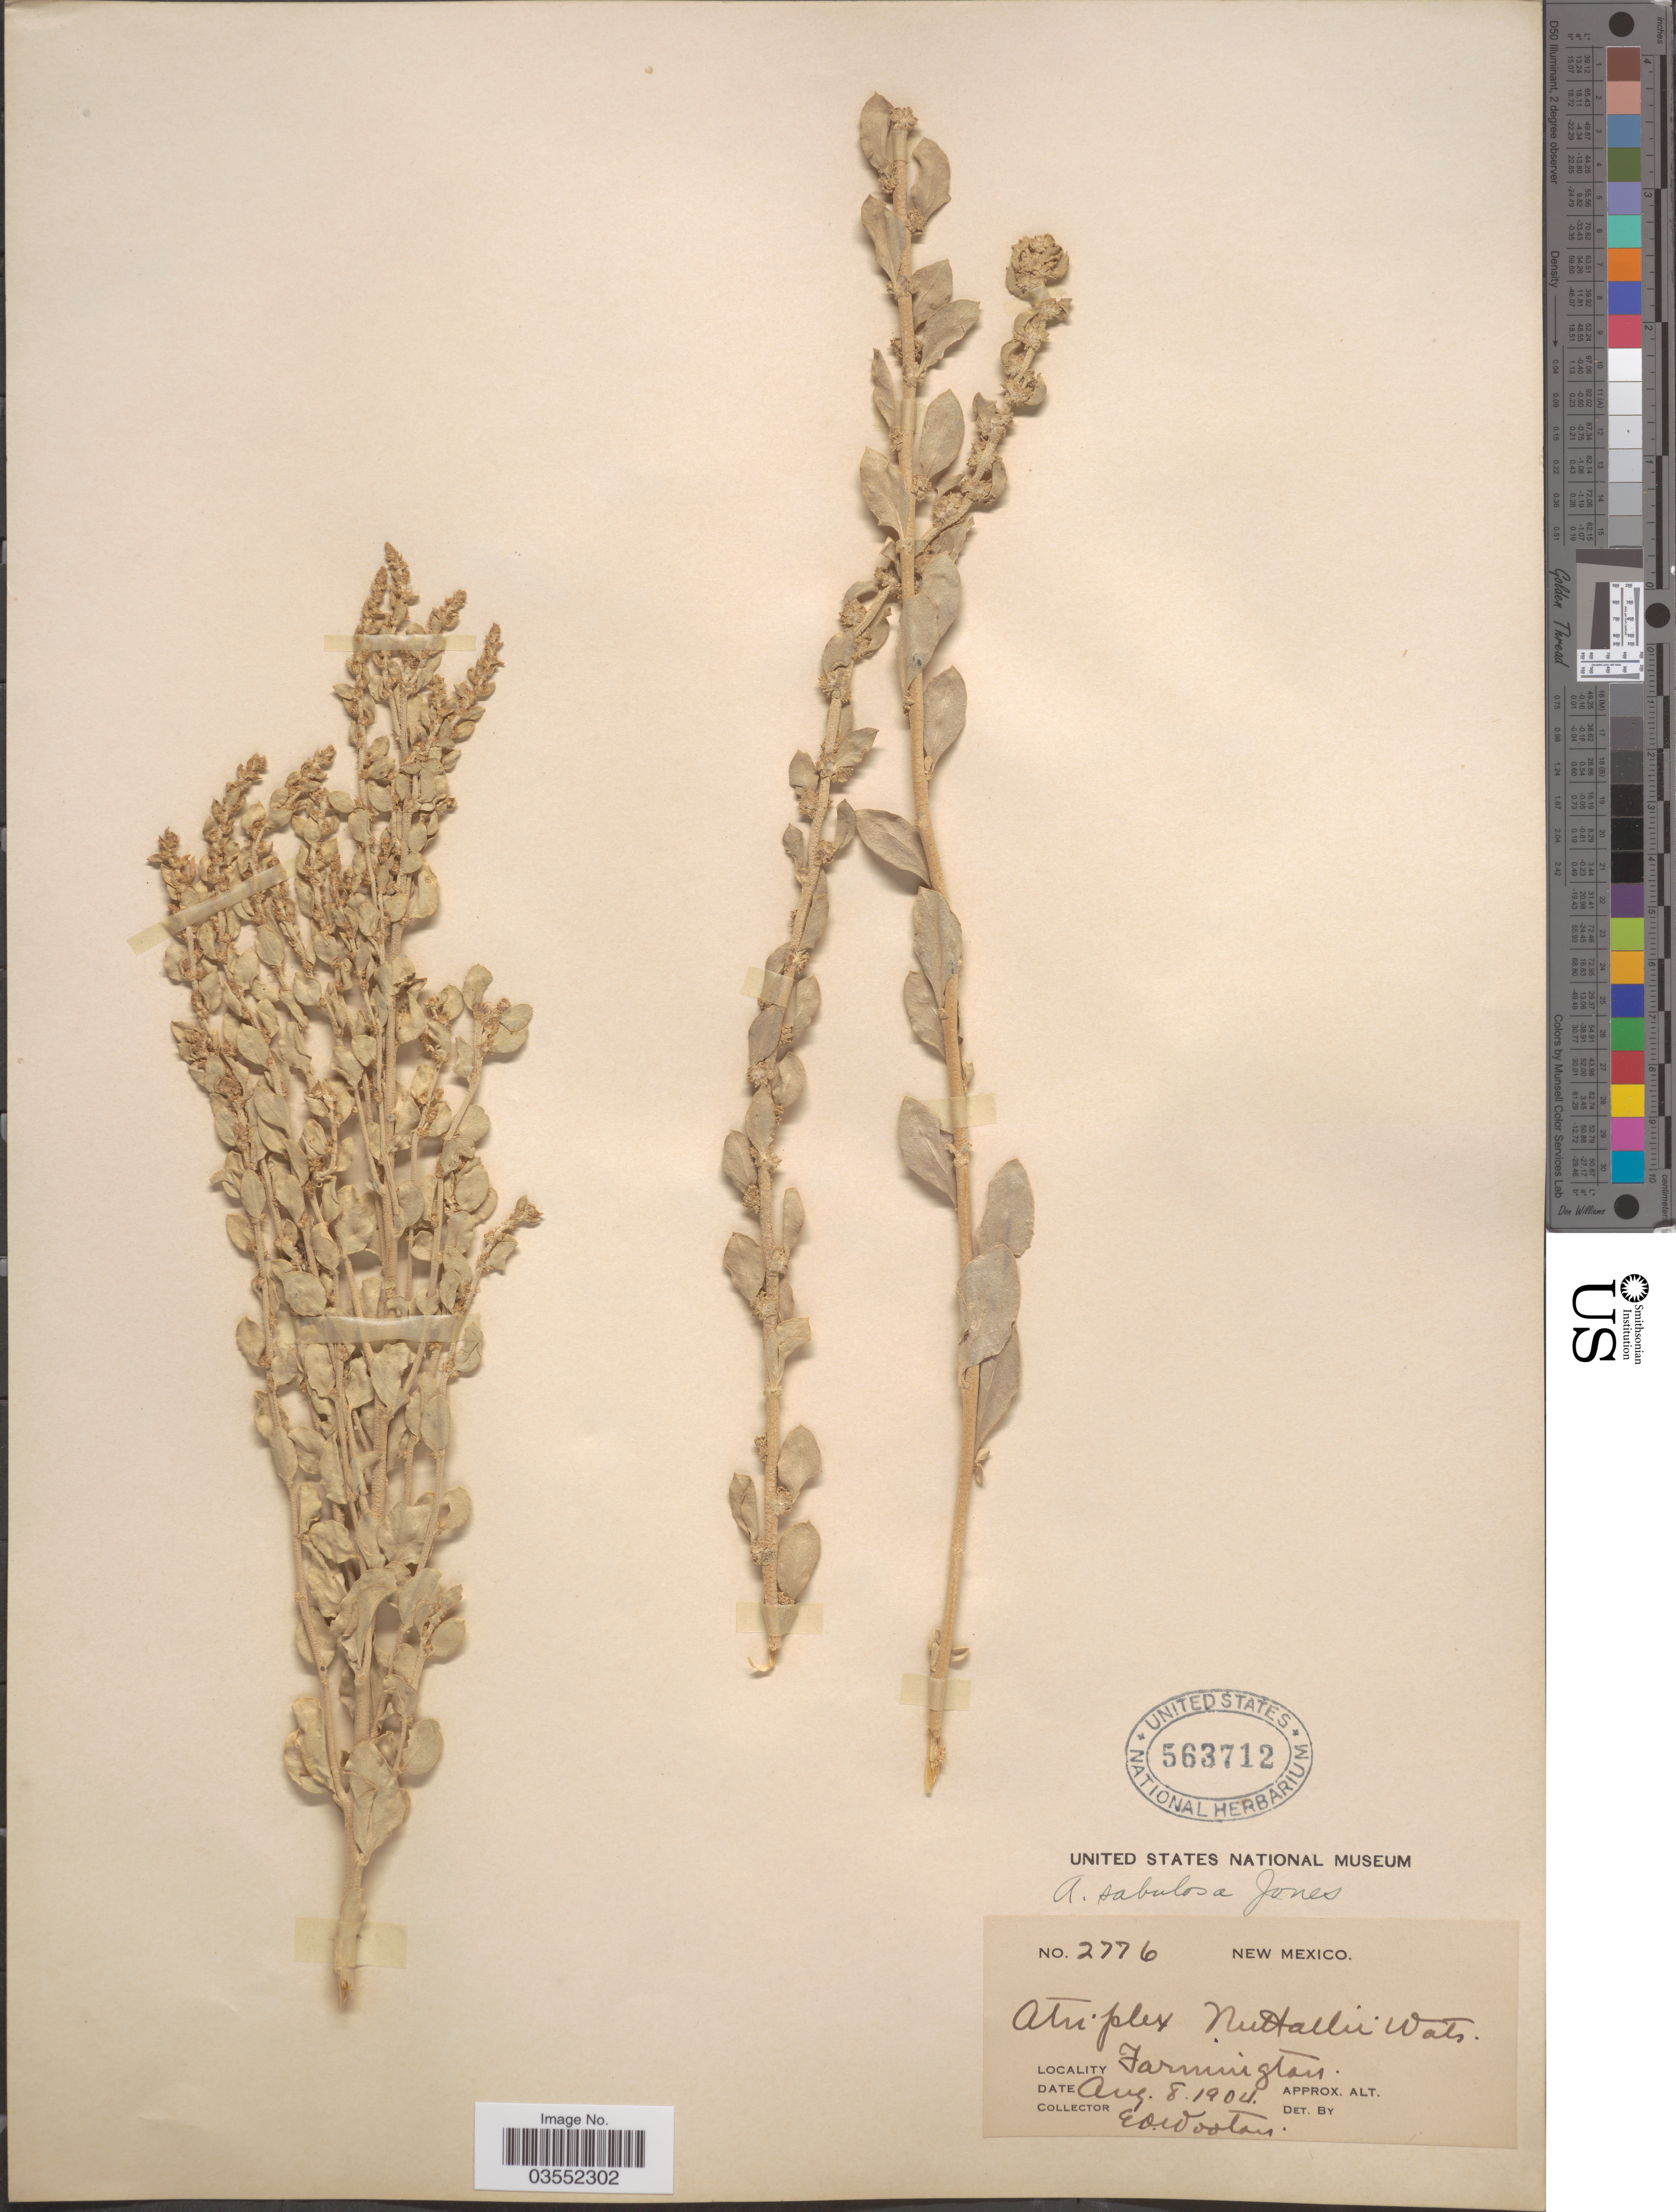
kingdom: Plantae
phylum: Tracheophyta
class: Magnoliopsida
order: Caryophyllales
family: Amaranthaceae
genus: Atriplex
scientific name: Atriplex obovata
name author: Moq.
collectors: E. O. Wooton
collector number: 2776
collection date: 1904-08-08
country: United States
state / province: New Mexico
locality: Farmington.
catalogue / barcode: US 563712